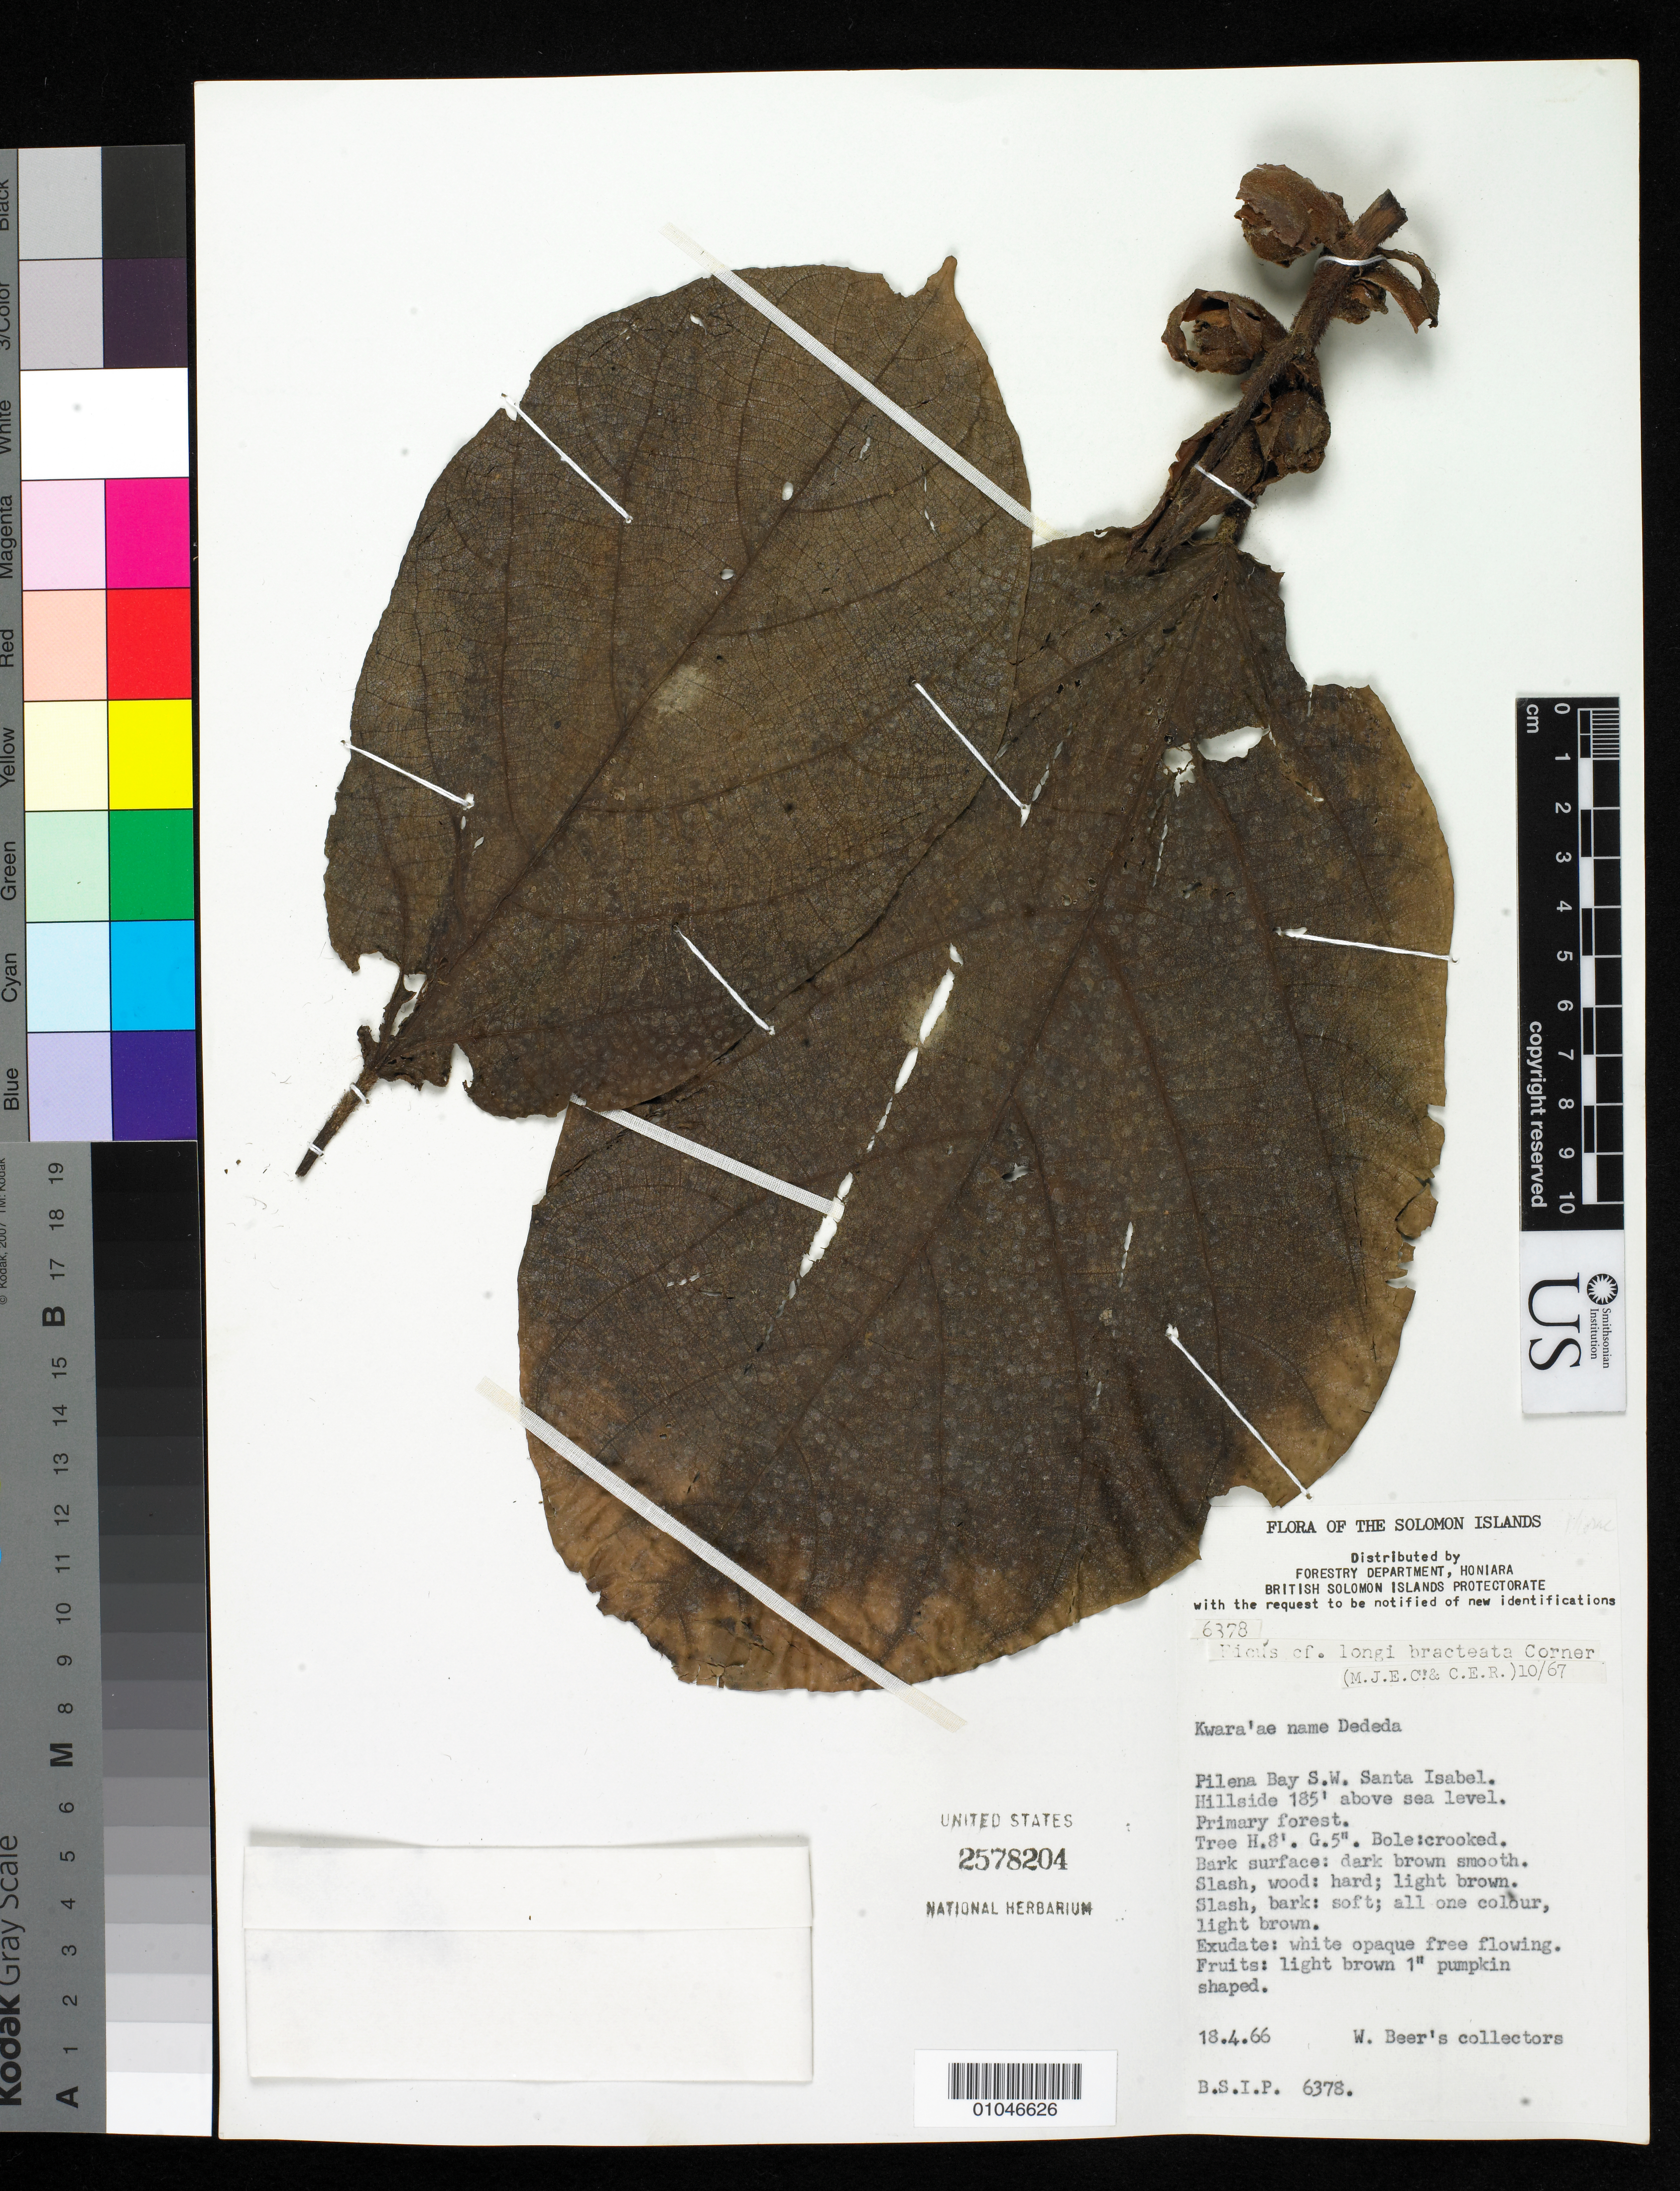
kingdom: Plantae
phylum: Tracheophyta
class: Magnoliopsida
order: Rosales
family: Moraceae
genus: Ficus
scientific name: Ficus longibracteata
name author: (L.) Corner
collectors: W. Beer's Collectors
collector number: BSIP 6378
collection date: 1966-04-18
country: Solomon Islands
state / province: Isabel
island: Santa Isabel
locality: Hillside, Pilena Bay SW Santa Isabel, Solomon Islands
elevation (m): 185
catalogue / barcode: US 2578204